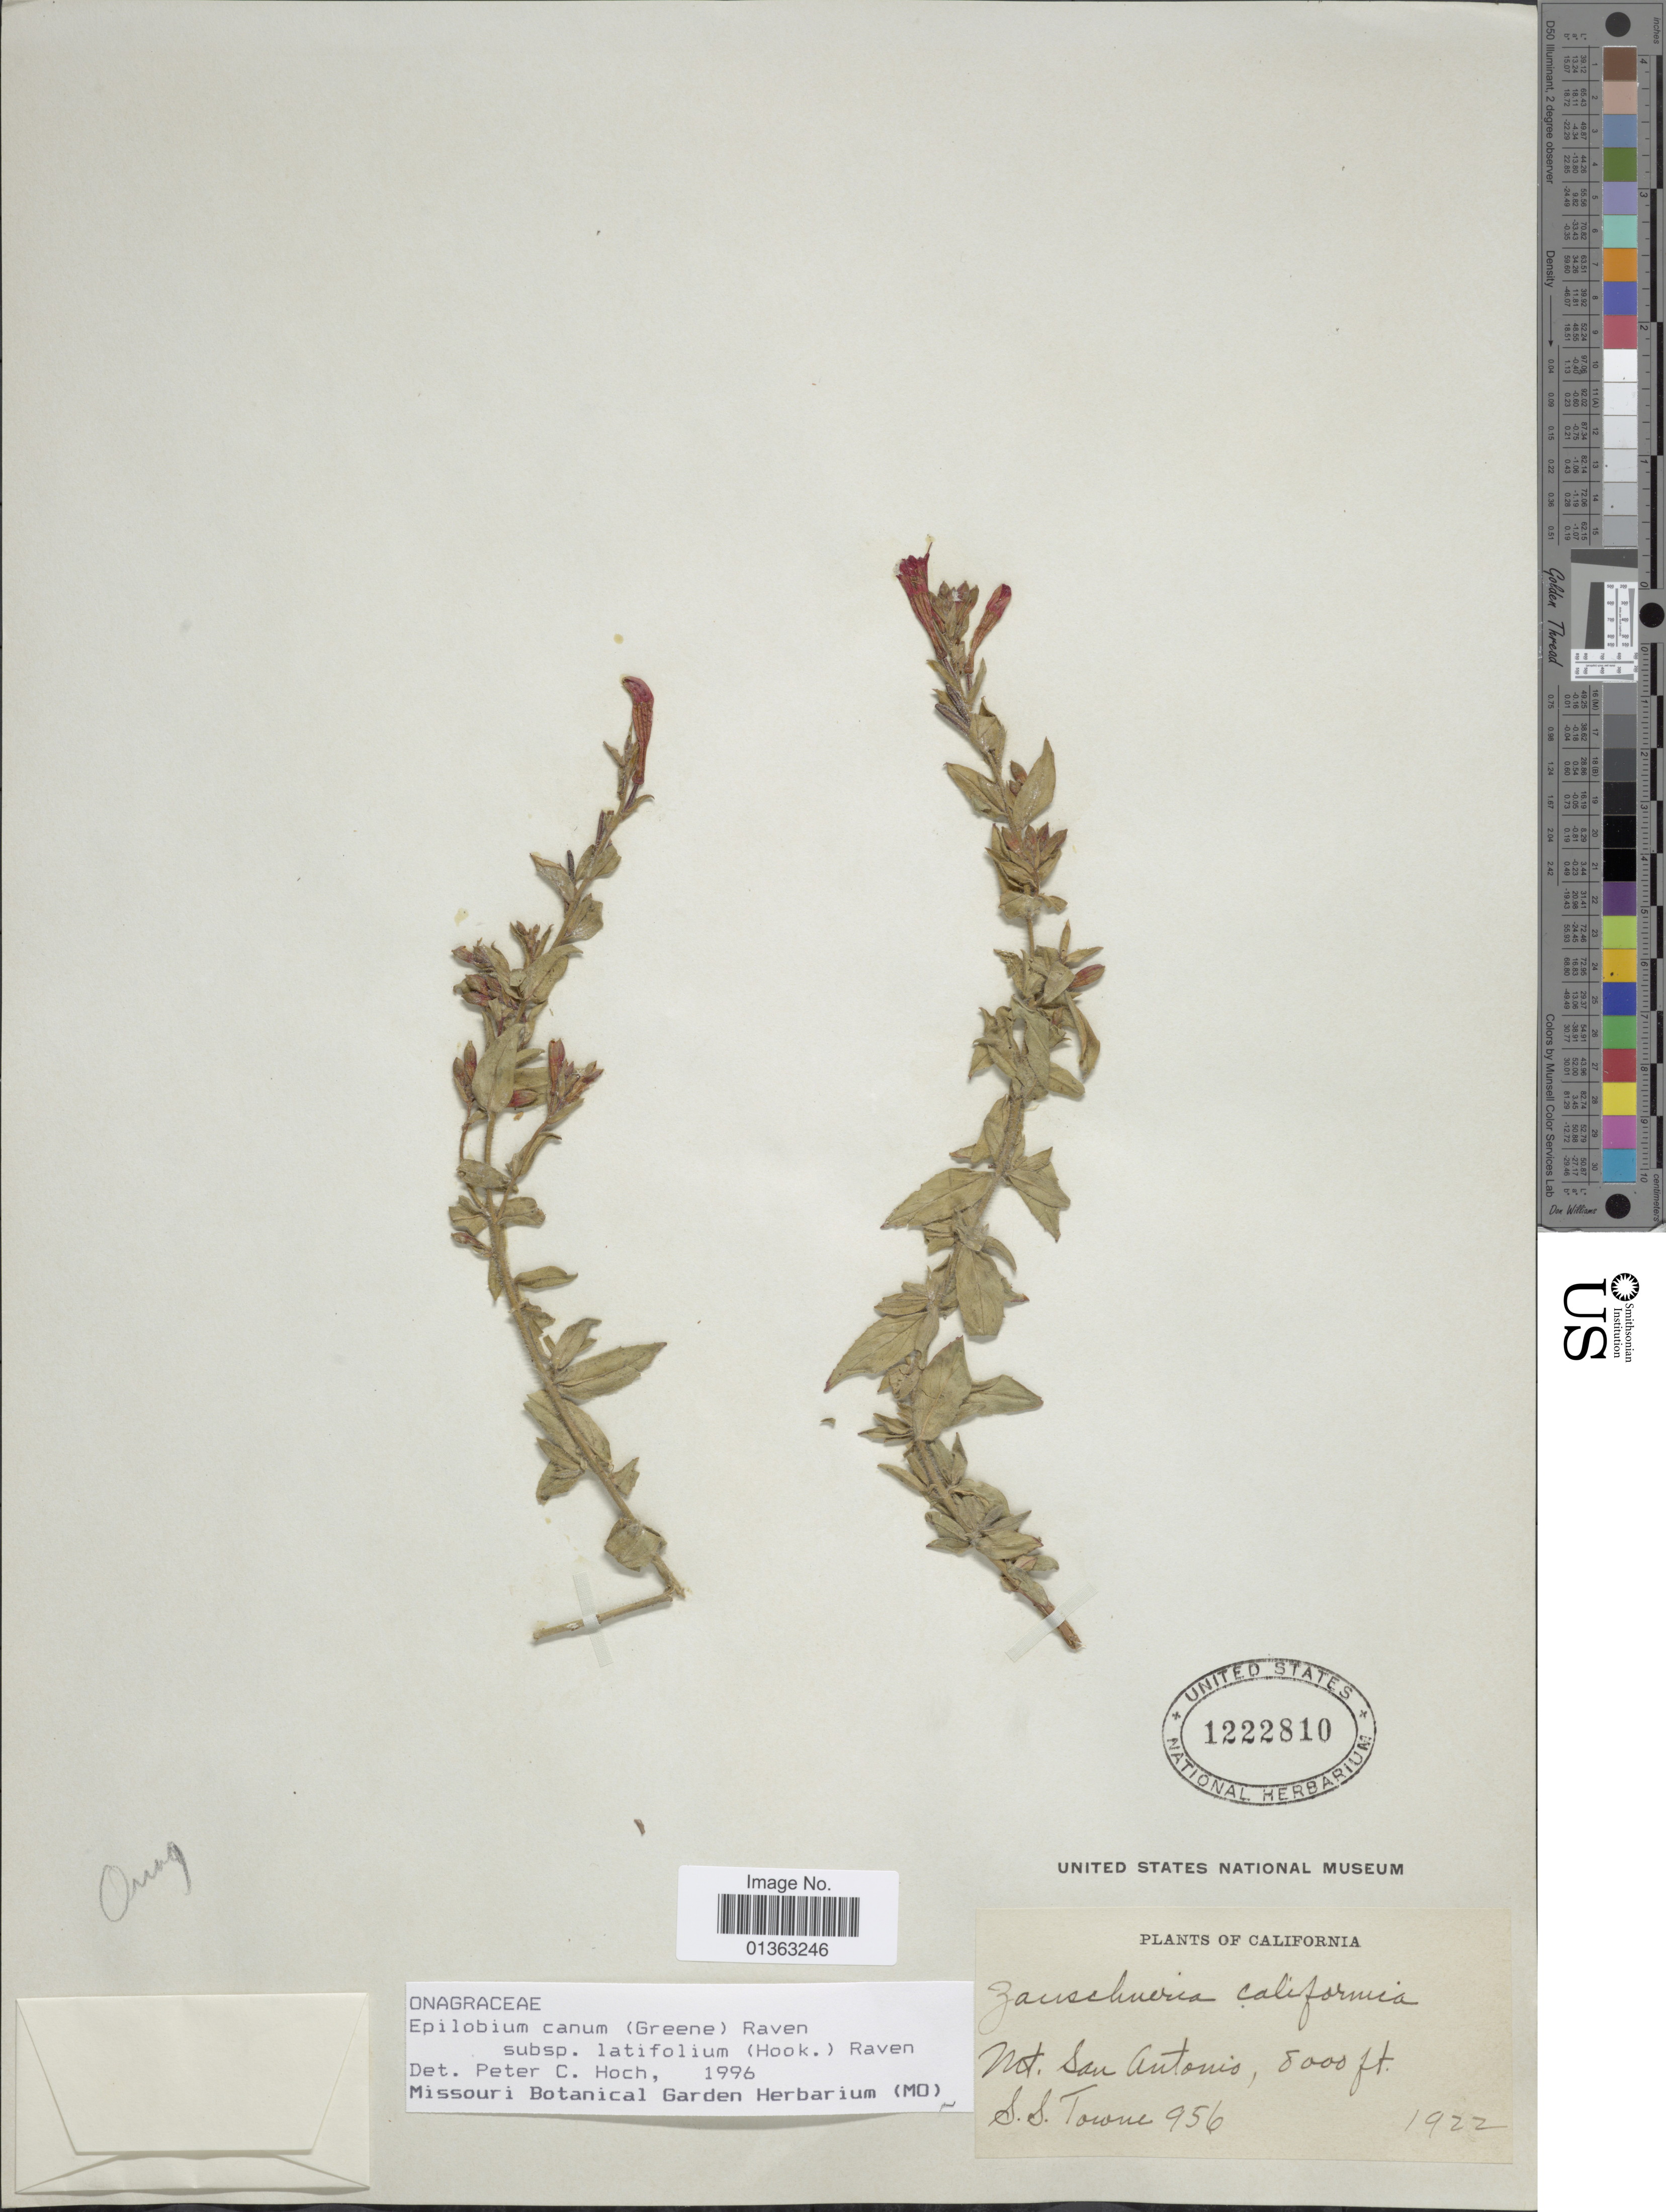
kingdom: Plantae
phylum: Tracheophyta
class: Magnoliopsida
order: Myrtales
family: Onagraceae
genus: Epilobium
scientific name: Epilobium canum subsp. latifolium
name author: (Hook.) P.H. Raven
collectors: S. Towne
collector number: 956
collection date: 1922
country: United States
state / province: California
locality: Mt. San Antonis.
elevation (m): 2438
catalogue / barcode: US 1222810